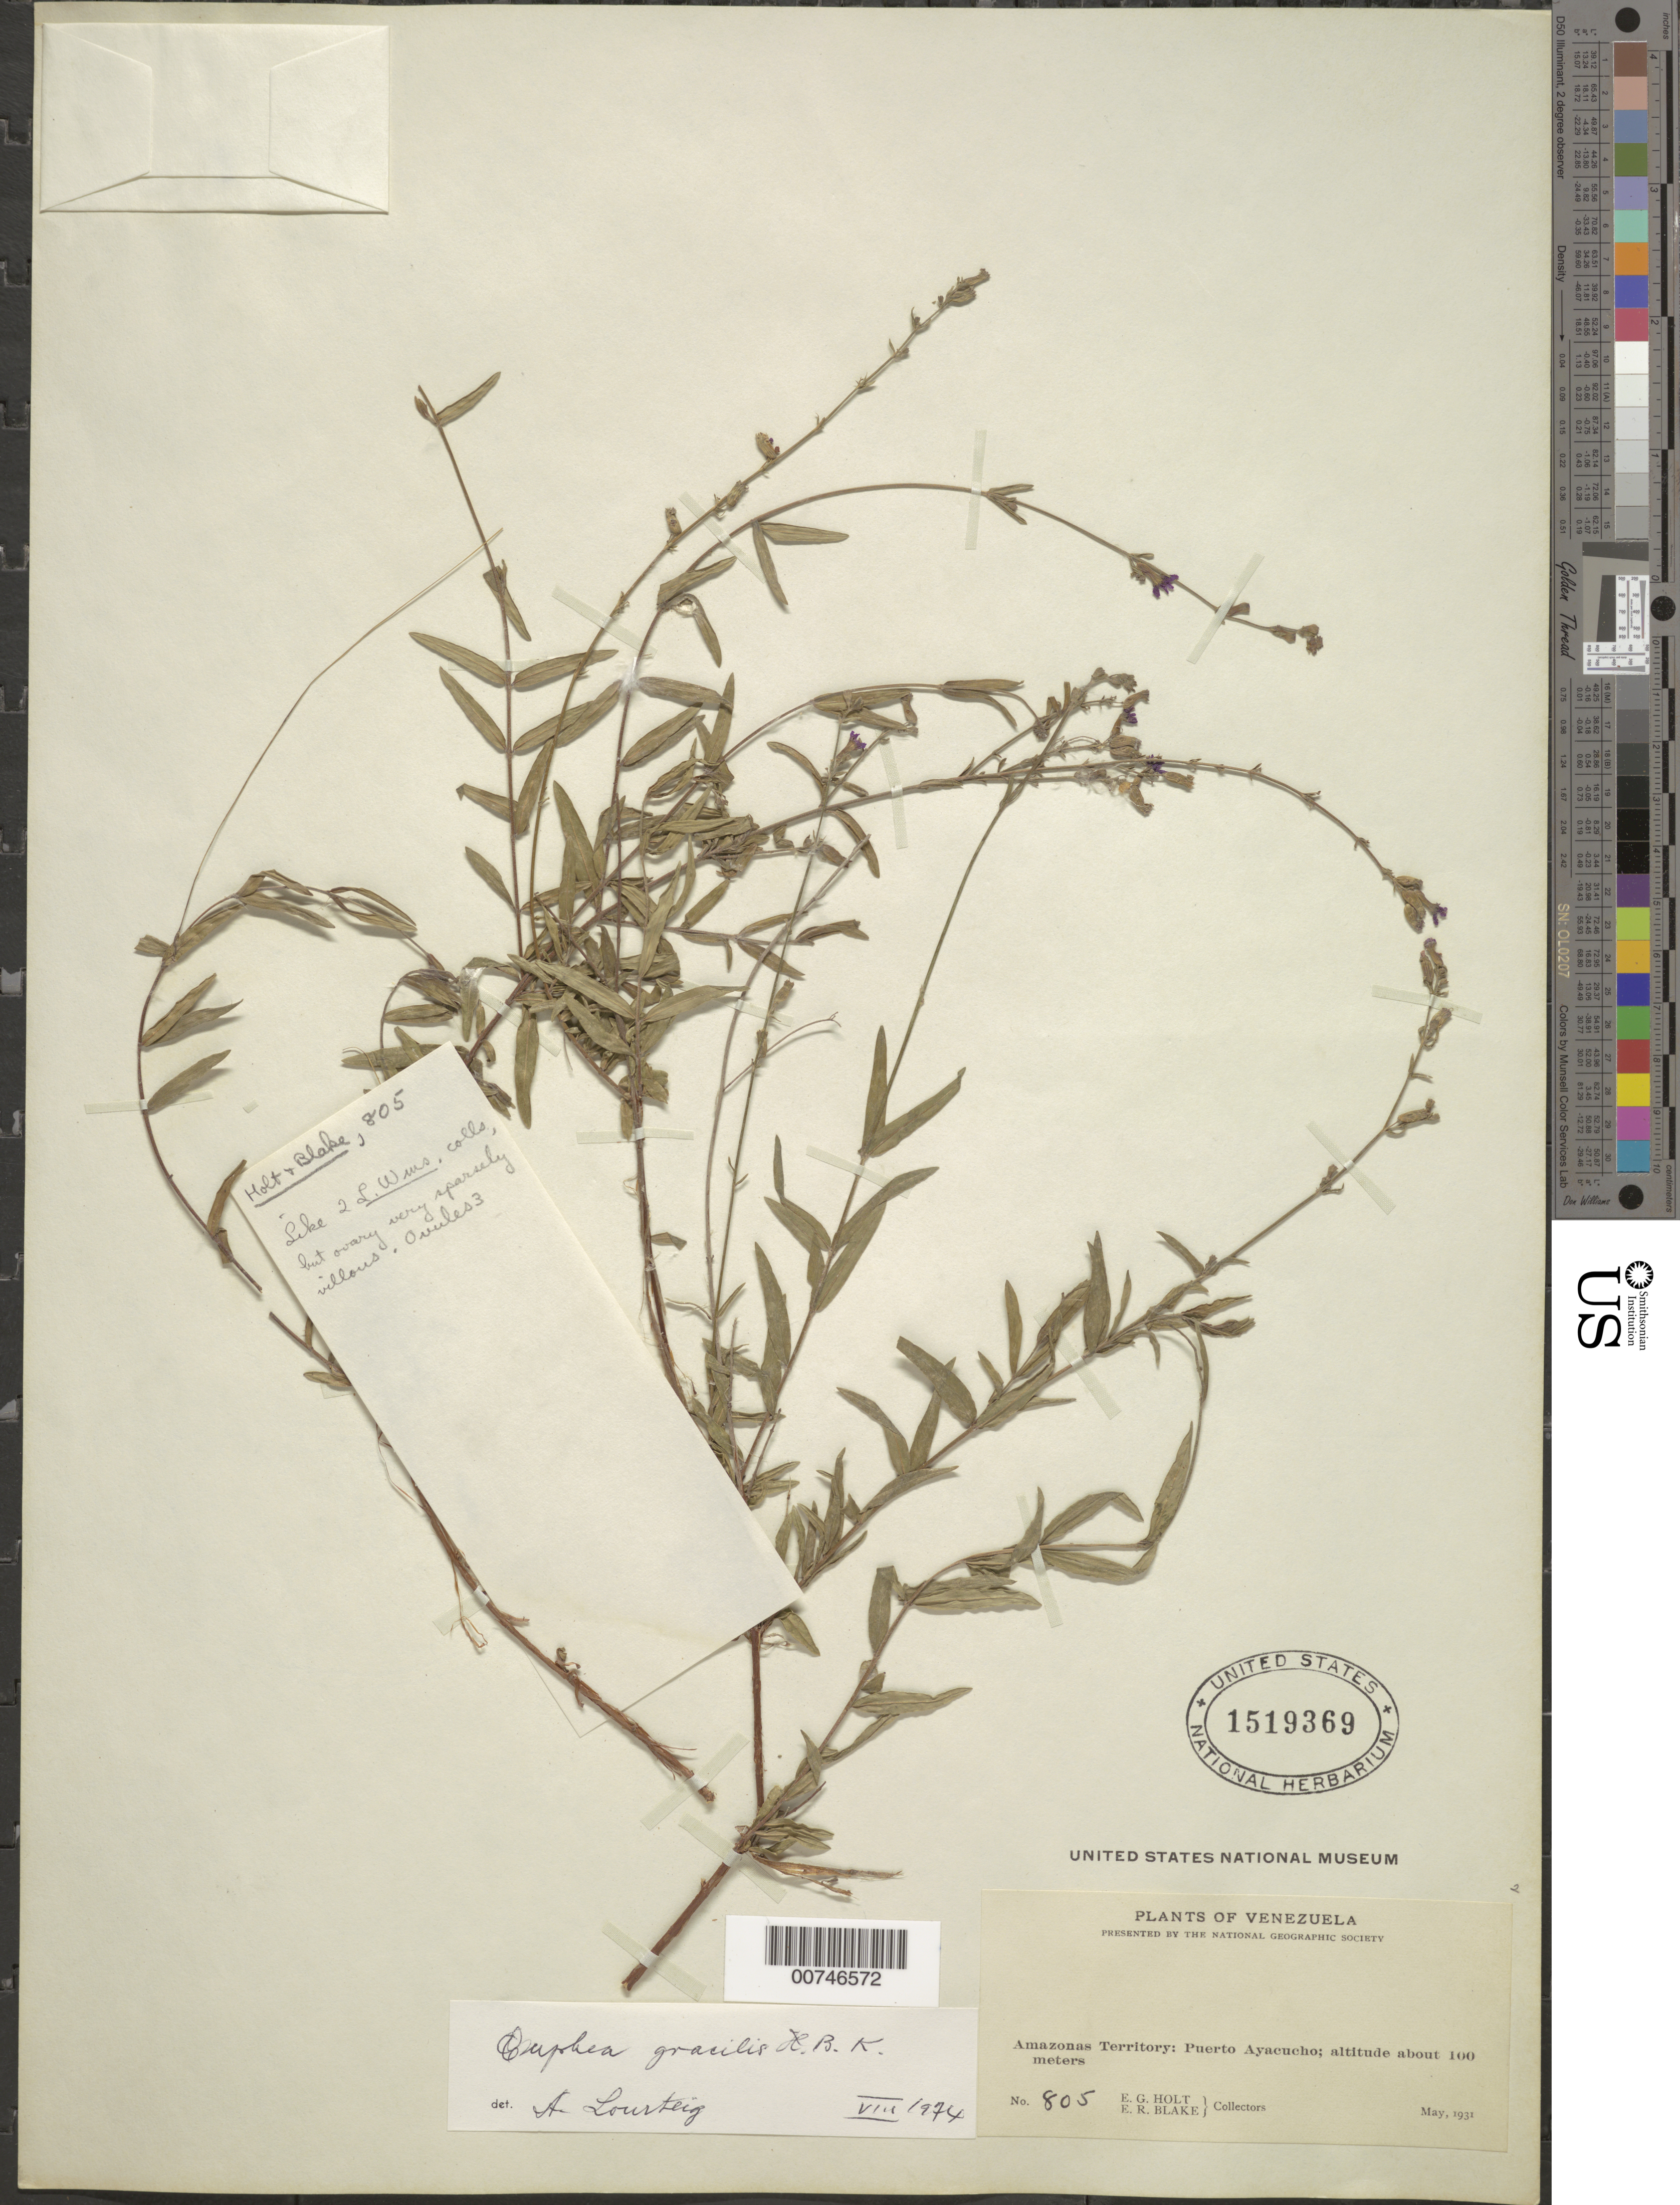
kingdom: Plantae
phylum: Tracheophyta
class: Magnoliopsida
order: Myrtales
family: Lythraceae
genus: Cuphea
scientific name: Cuphea gracilis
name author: Kunth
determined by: Lourteig, A.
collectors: E. Holt & E. R. Blake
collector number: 805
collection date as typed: May-31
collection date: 1931-05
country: Venezuela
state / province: Amazonas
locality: Puerto Ayacucho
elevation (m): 100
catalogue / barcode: US 1519369